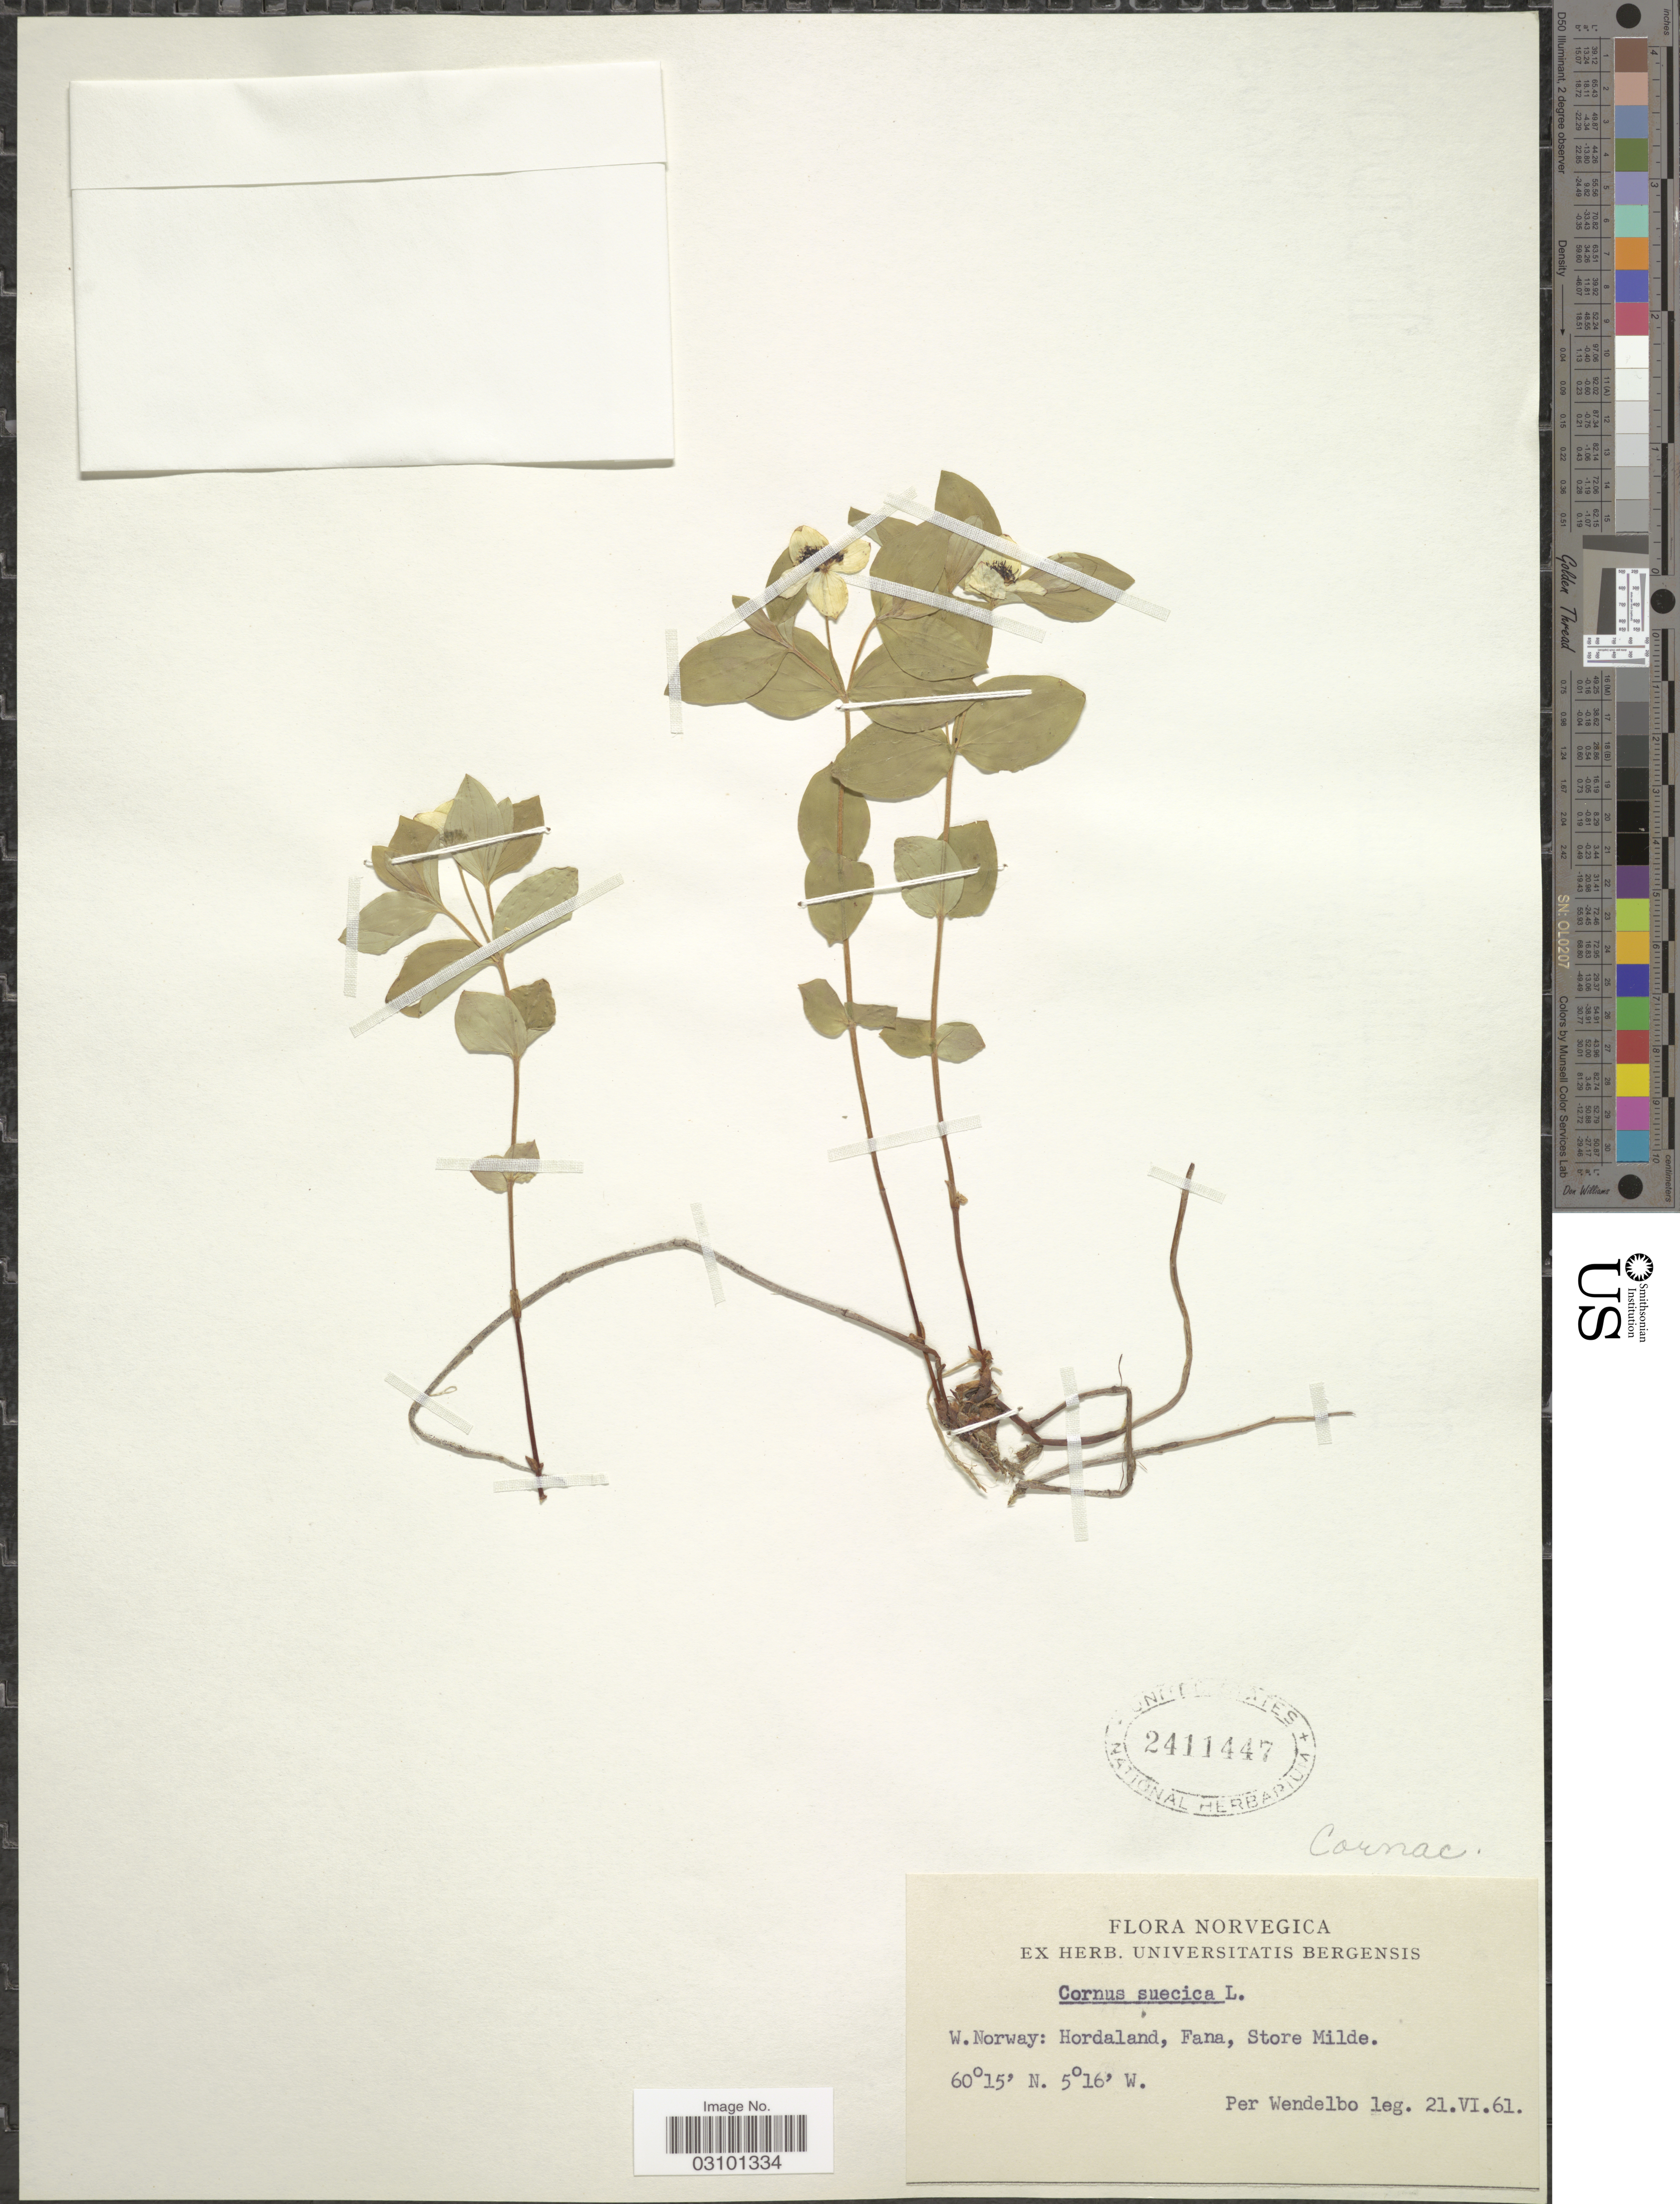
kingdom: Plantae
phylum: Tracheophyta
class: Magnoliopsida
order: Cornales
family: Cornaceae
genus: Cornus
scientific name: Cornus suecica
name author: L.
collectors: P. Wendelbo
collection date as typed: Transcribed d/m/y: 21/6/61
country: Norway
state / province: Hordaland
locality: W. Norway: Hordaland, Fana, Store Milde.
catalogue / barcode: US 2411447